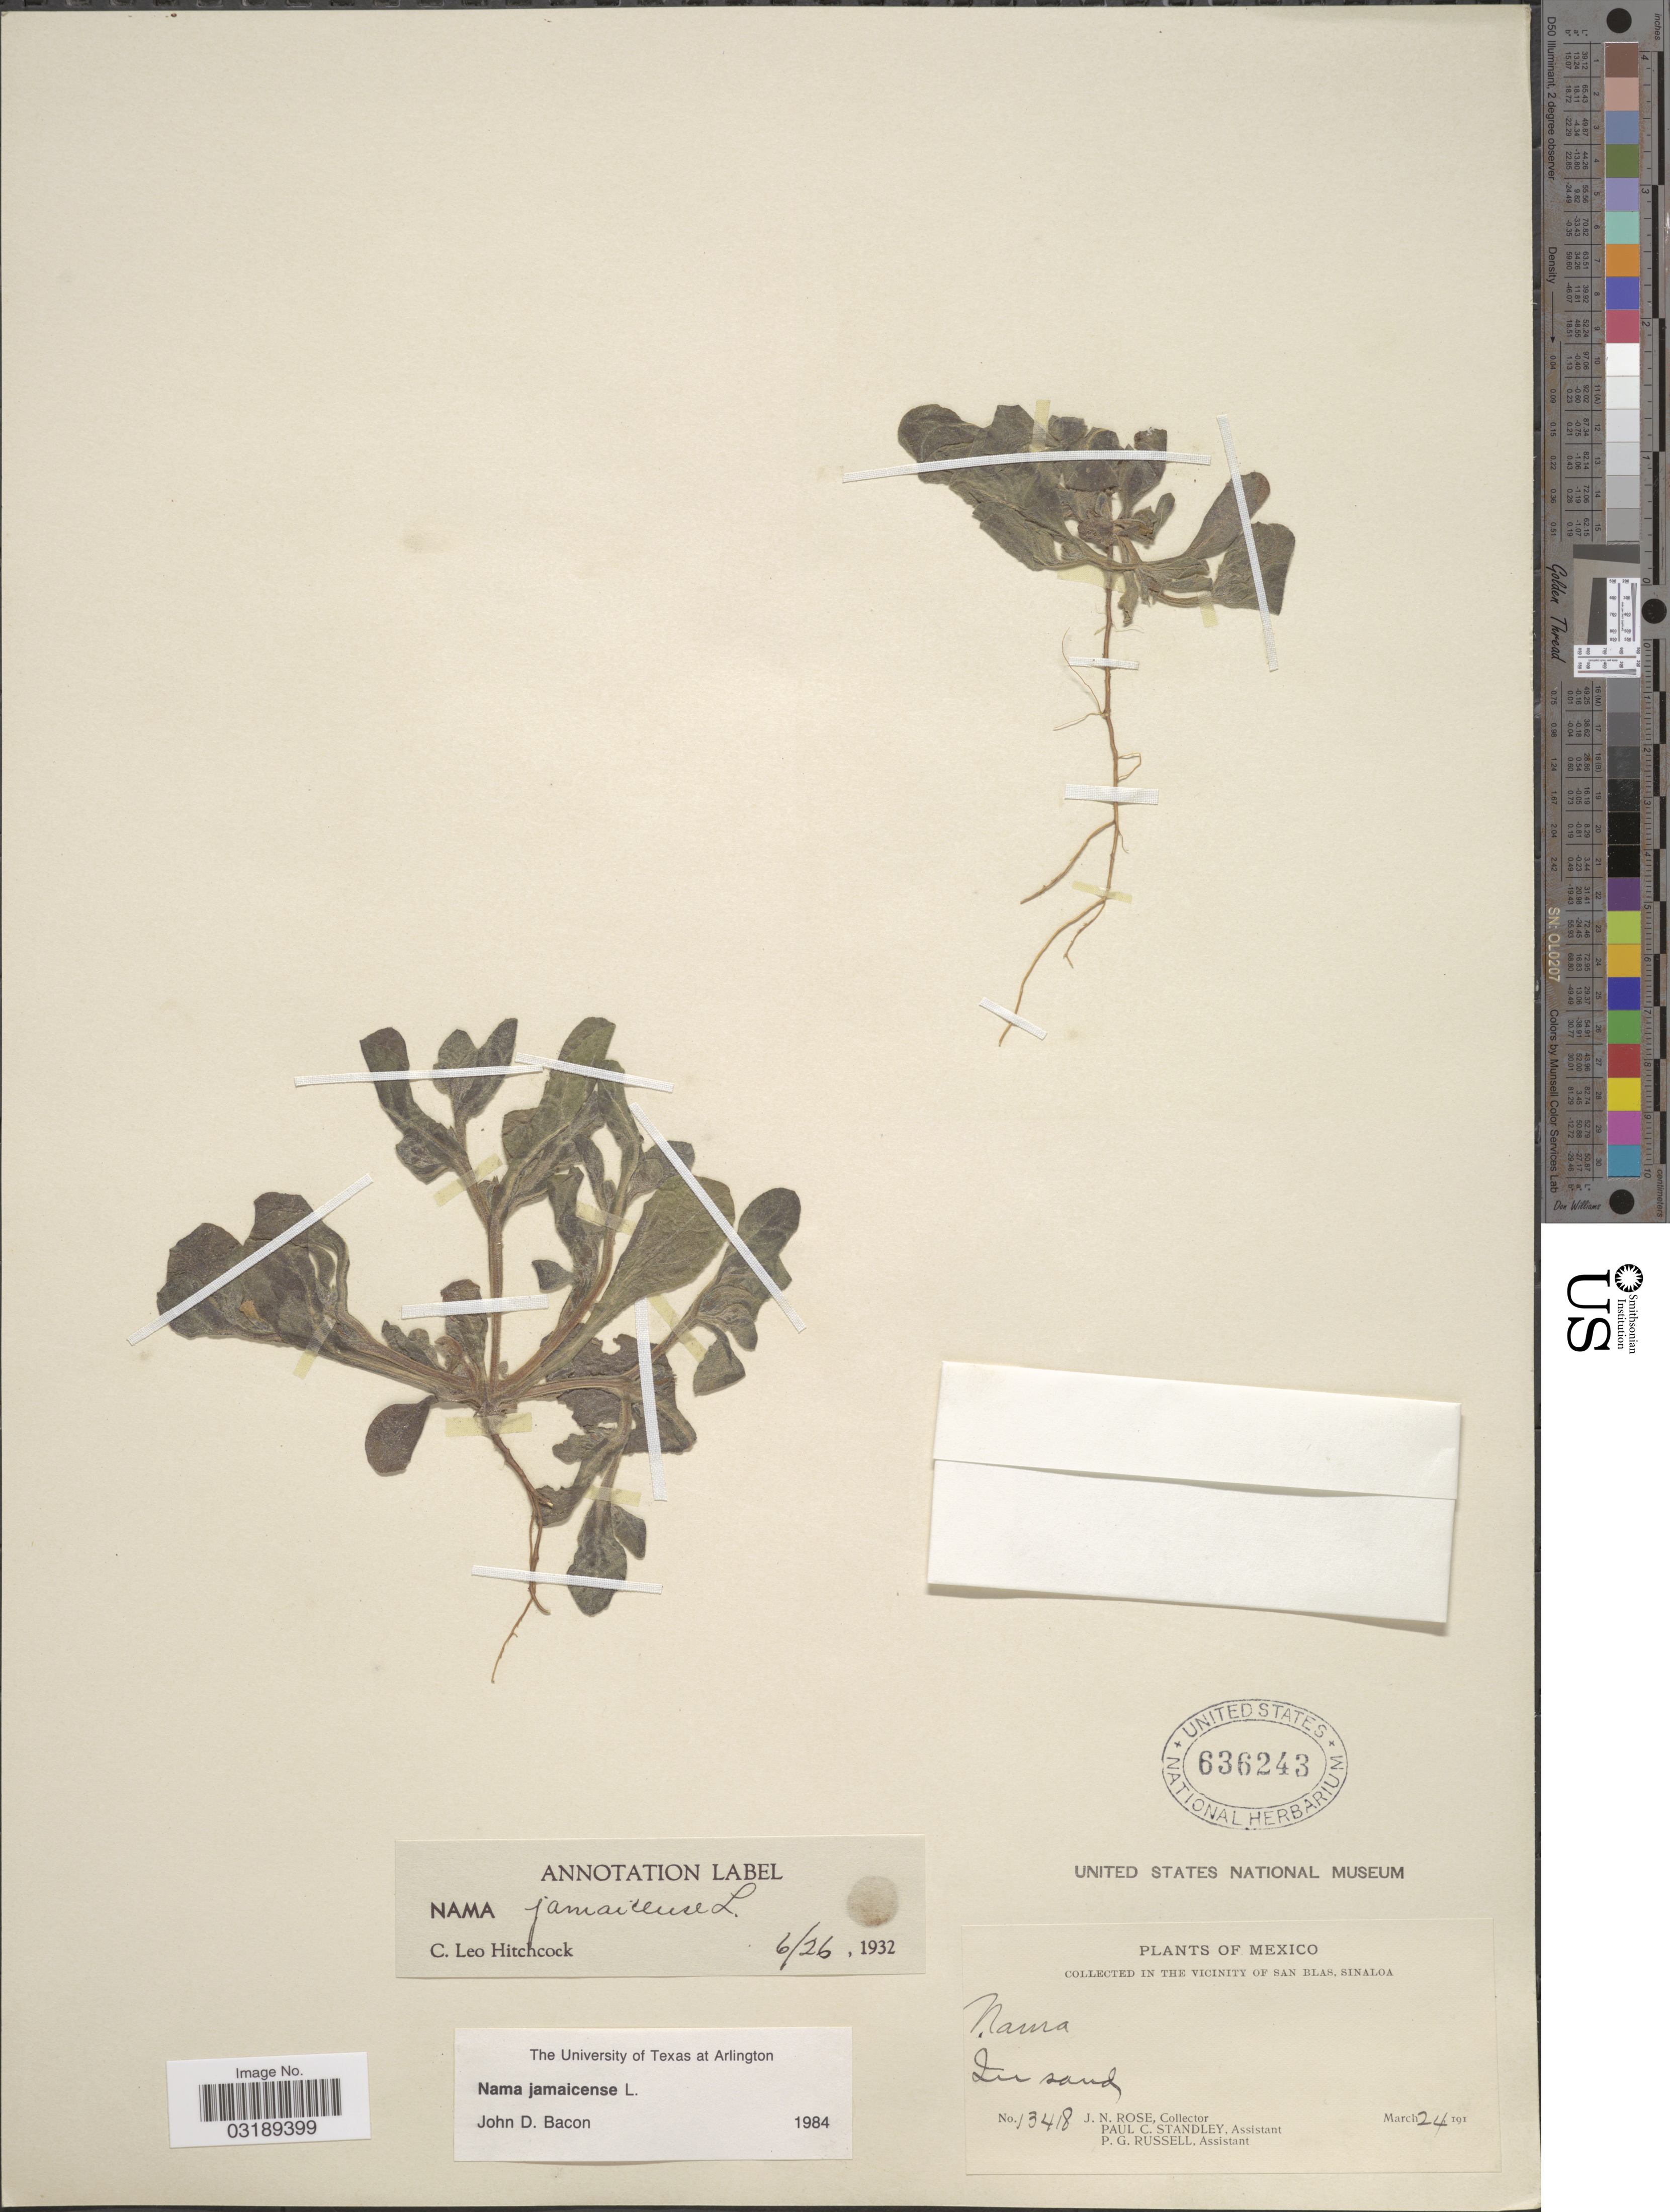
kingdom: Plantae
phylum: Tracheophyta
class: Magnoliopsida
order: Boraginales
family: Namaceae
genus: Nama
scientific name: Nama jamaicensis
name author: L.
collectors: J. N. Rose, P. C. Standley & P. G. Russell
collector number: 13418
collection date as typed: March 24, 191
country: Mexico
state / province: Sinaloa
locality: In the vicinity of San Blas.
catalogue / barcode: US 636243